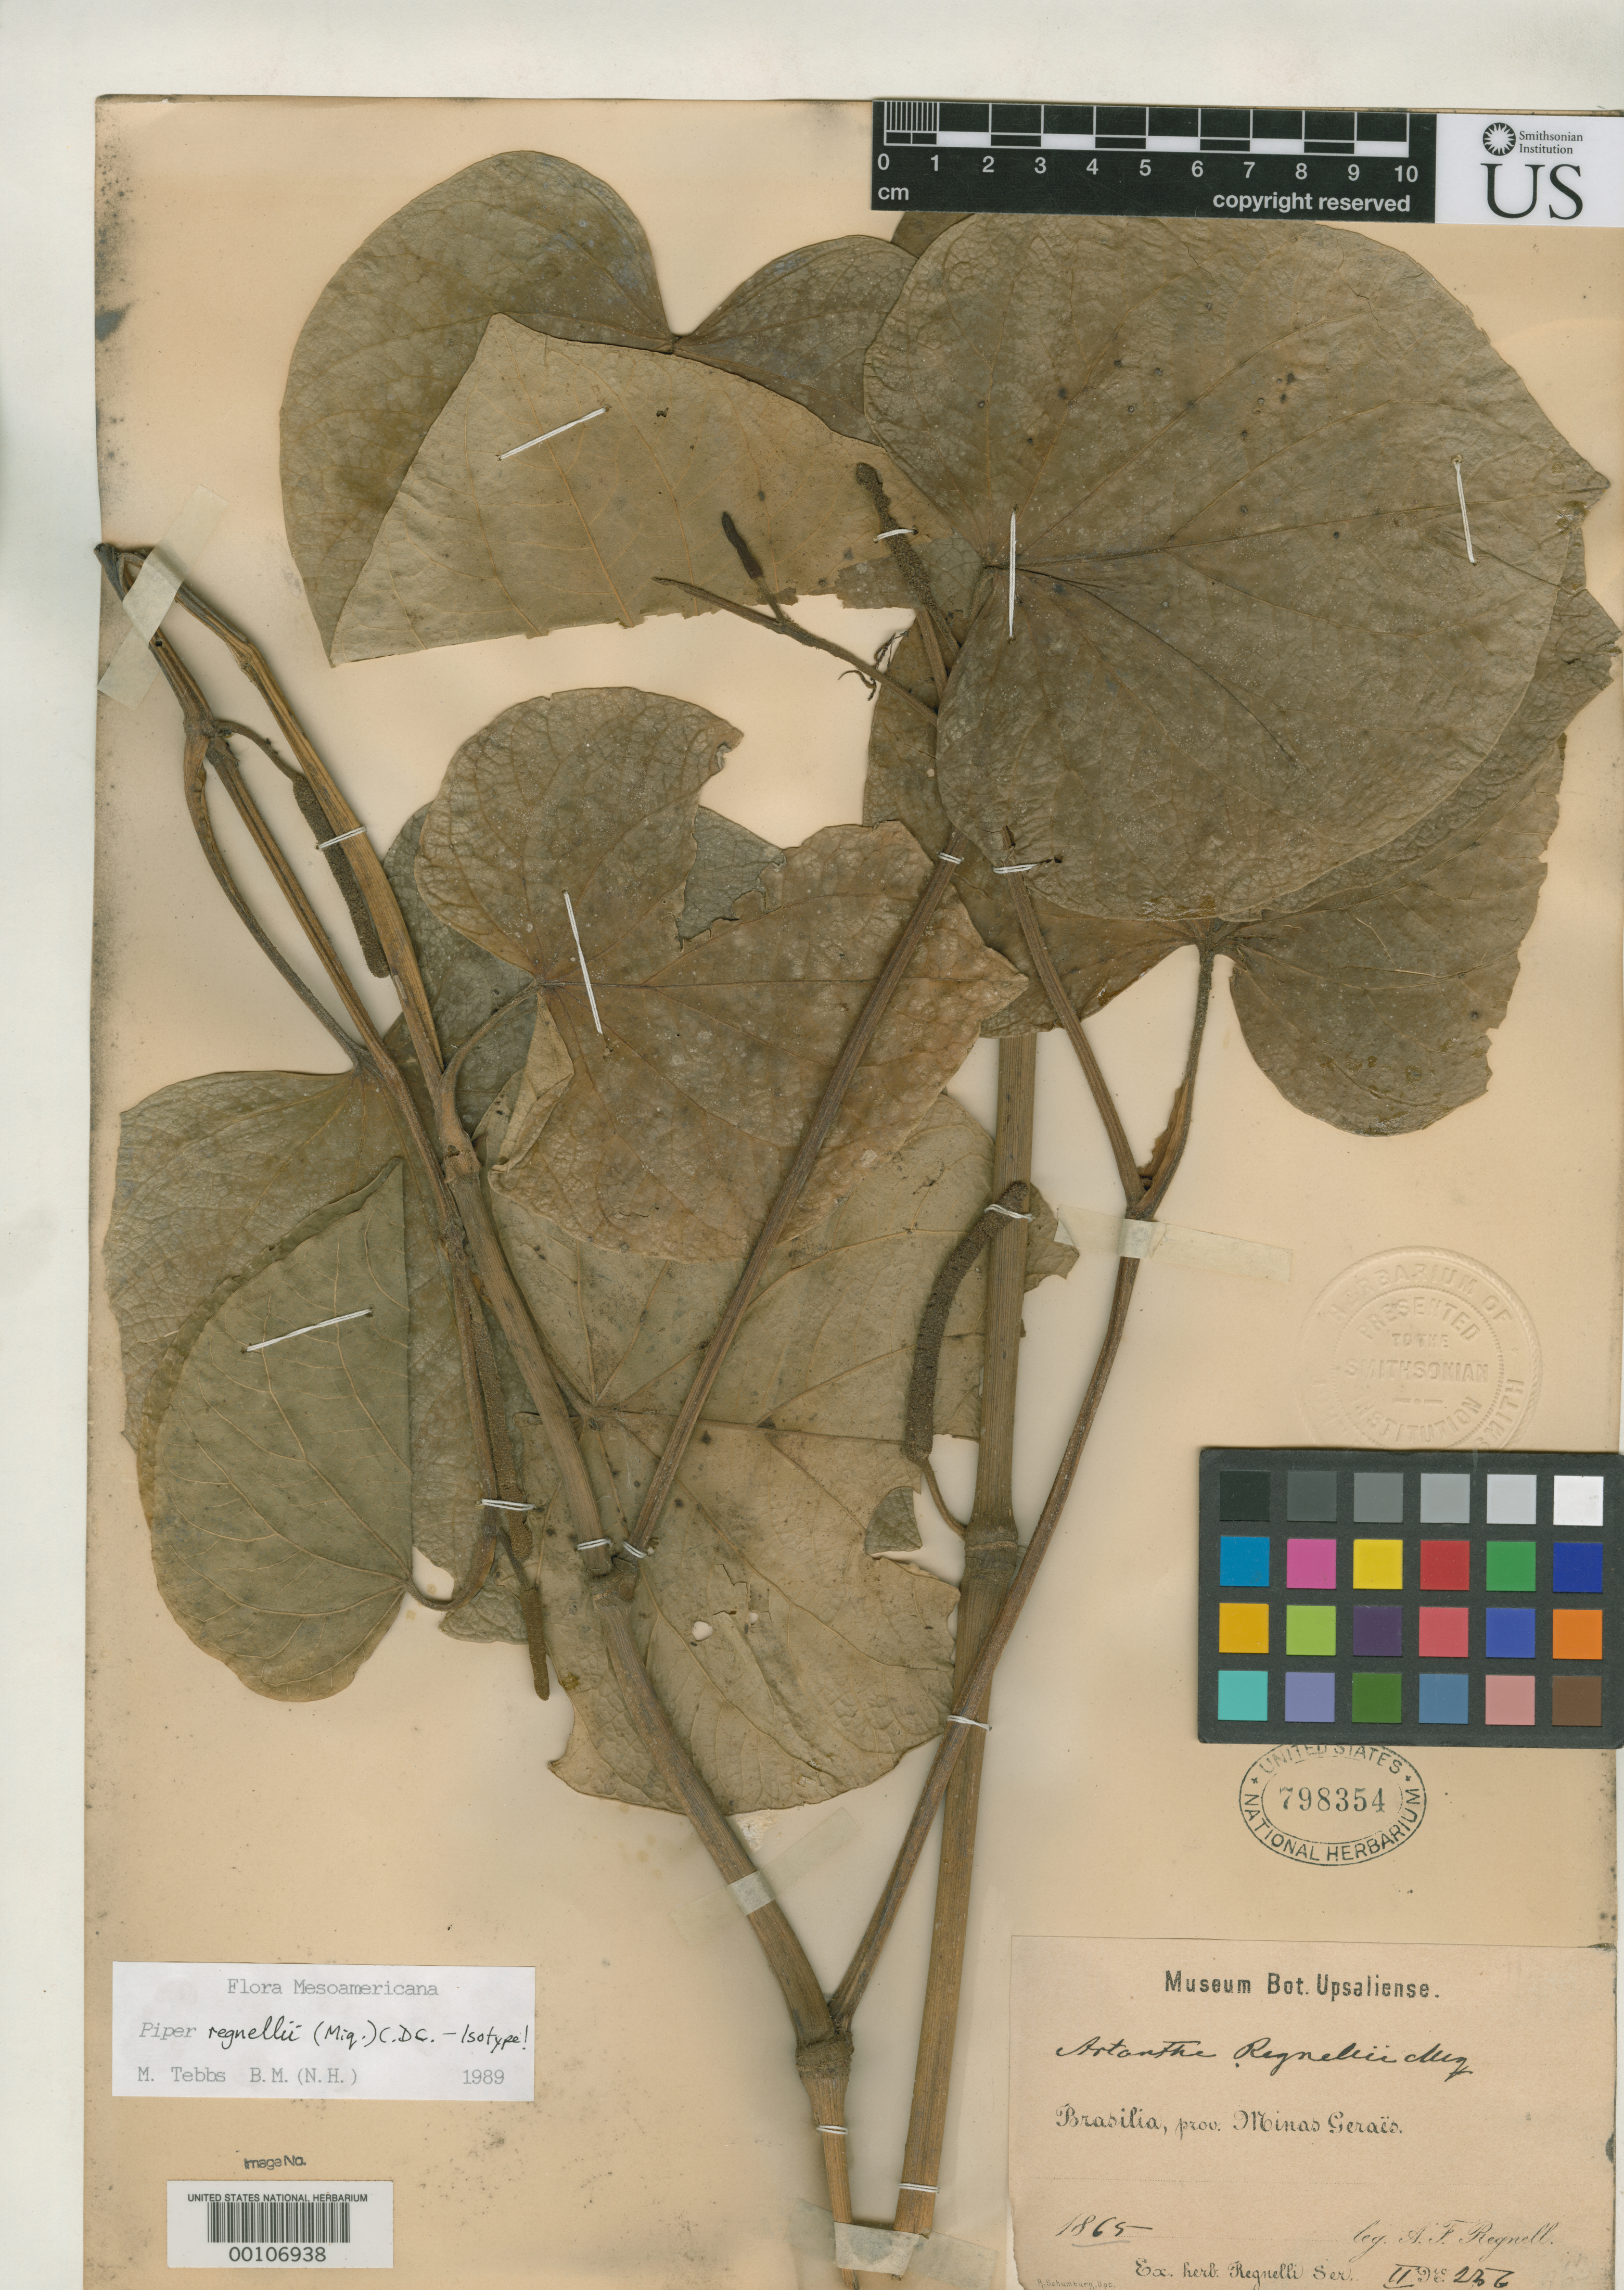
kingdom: Plantae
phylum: Tracheophyta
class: Magnoliopsida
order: Piperales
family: Piperaceae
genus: Artanthe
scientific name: Artanthe regnellii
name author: Miq.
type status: Isotype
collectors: A. F. Regnell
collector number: II 256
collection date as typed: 1865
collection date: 1865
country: Brazil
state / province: Minas Gerais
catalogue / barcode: US 798354